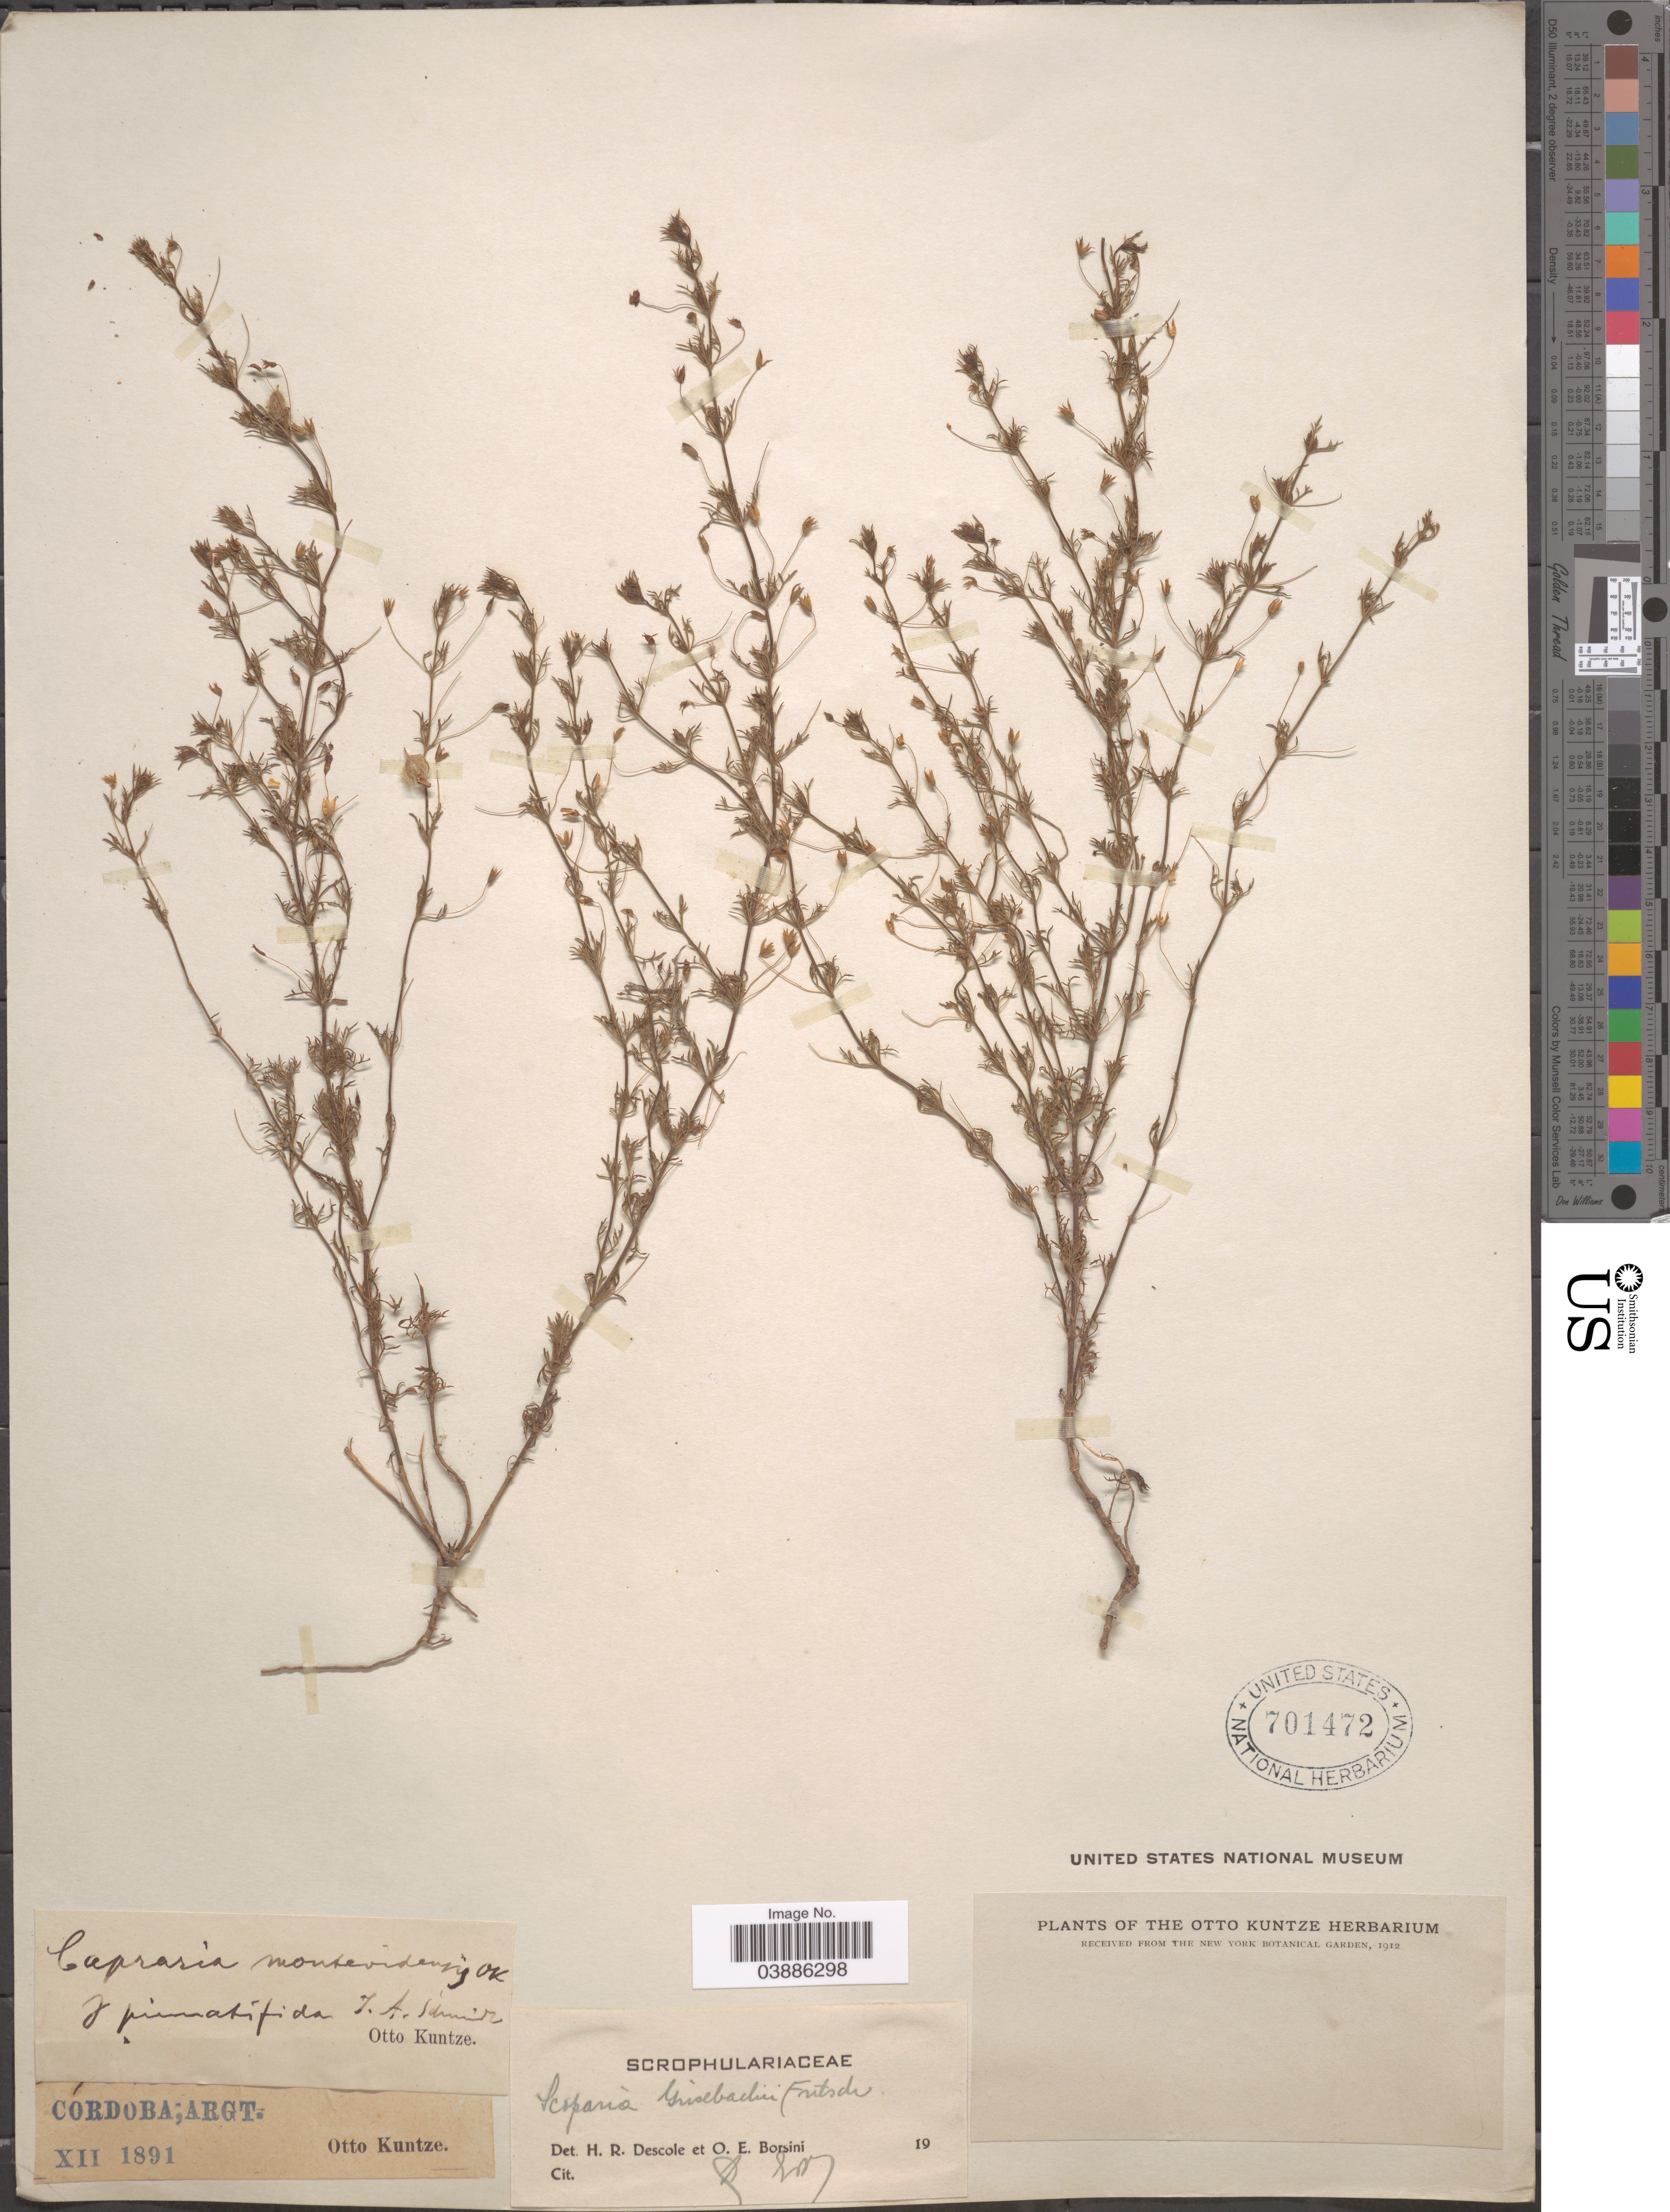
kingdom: Plantae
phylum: Tracheophyta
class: Magnoliopsida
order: Lamiales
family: Plantaginaceae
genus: Scoparia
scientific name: Scoparia grisebachii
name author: Fritsch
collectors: C.E.O. Kuntze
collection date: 1891-12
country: Argentina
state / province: Cordoba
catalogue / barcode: US 701472